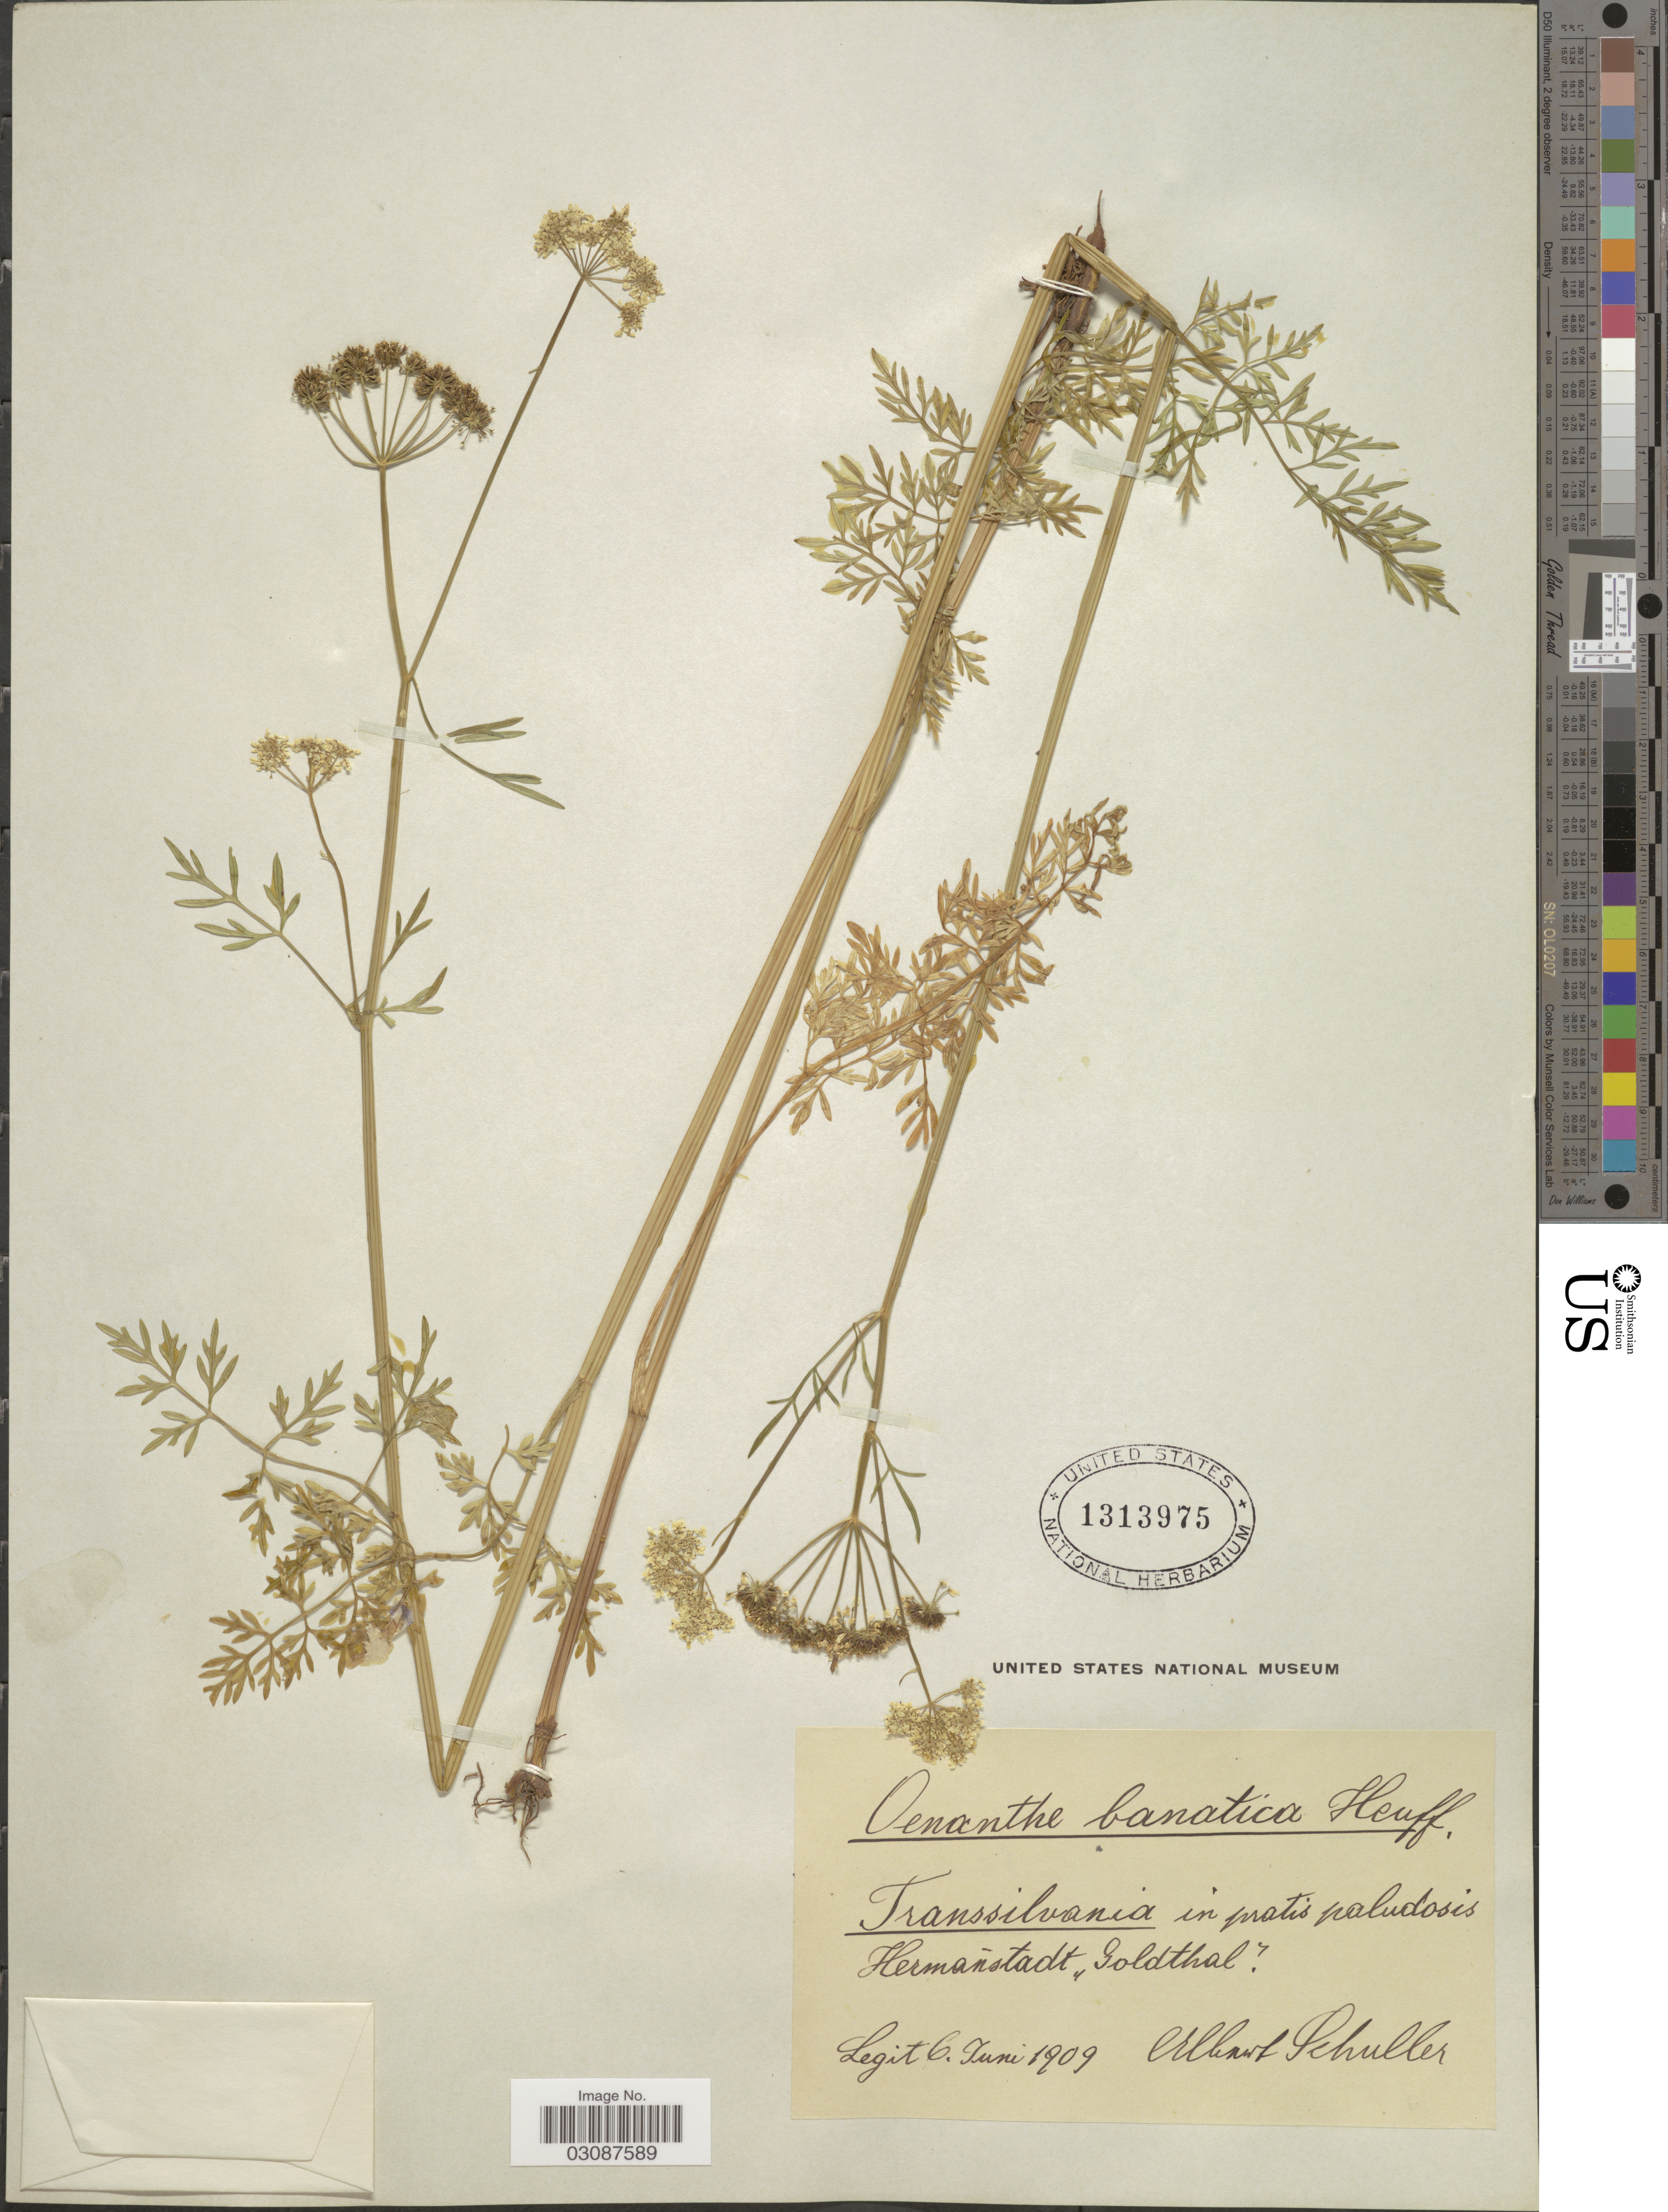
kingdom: Plantae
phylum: Tracheophyta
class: Magnoliopsida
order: Apiales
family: Apiaceae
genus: Oenanthe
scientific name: Oenanthe banatica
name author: Heuff.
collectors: A. Schuller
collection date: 1909-06-06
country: Romania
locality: Transsilvania in pratis paludosis Hermanstadt, Goldthal.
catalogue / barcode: US 1313975